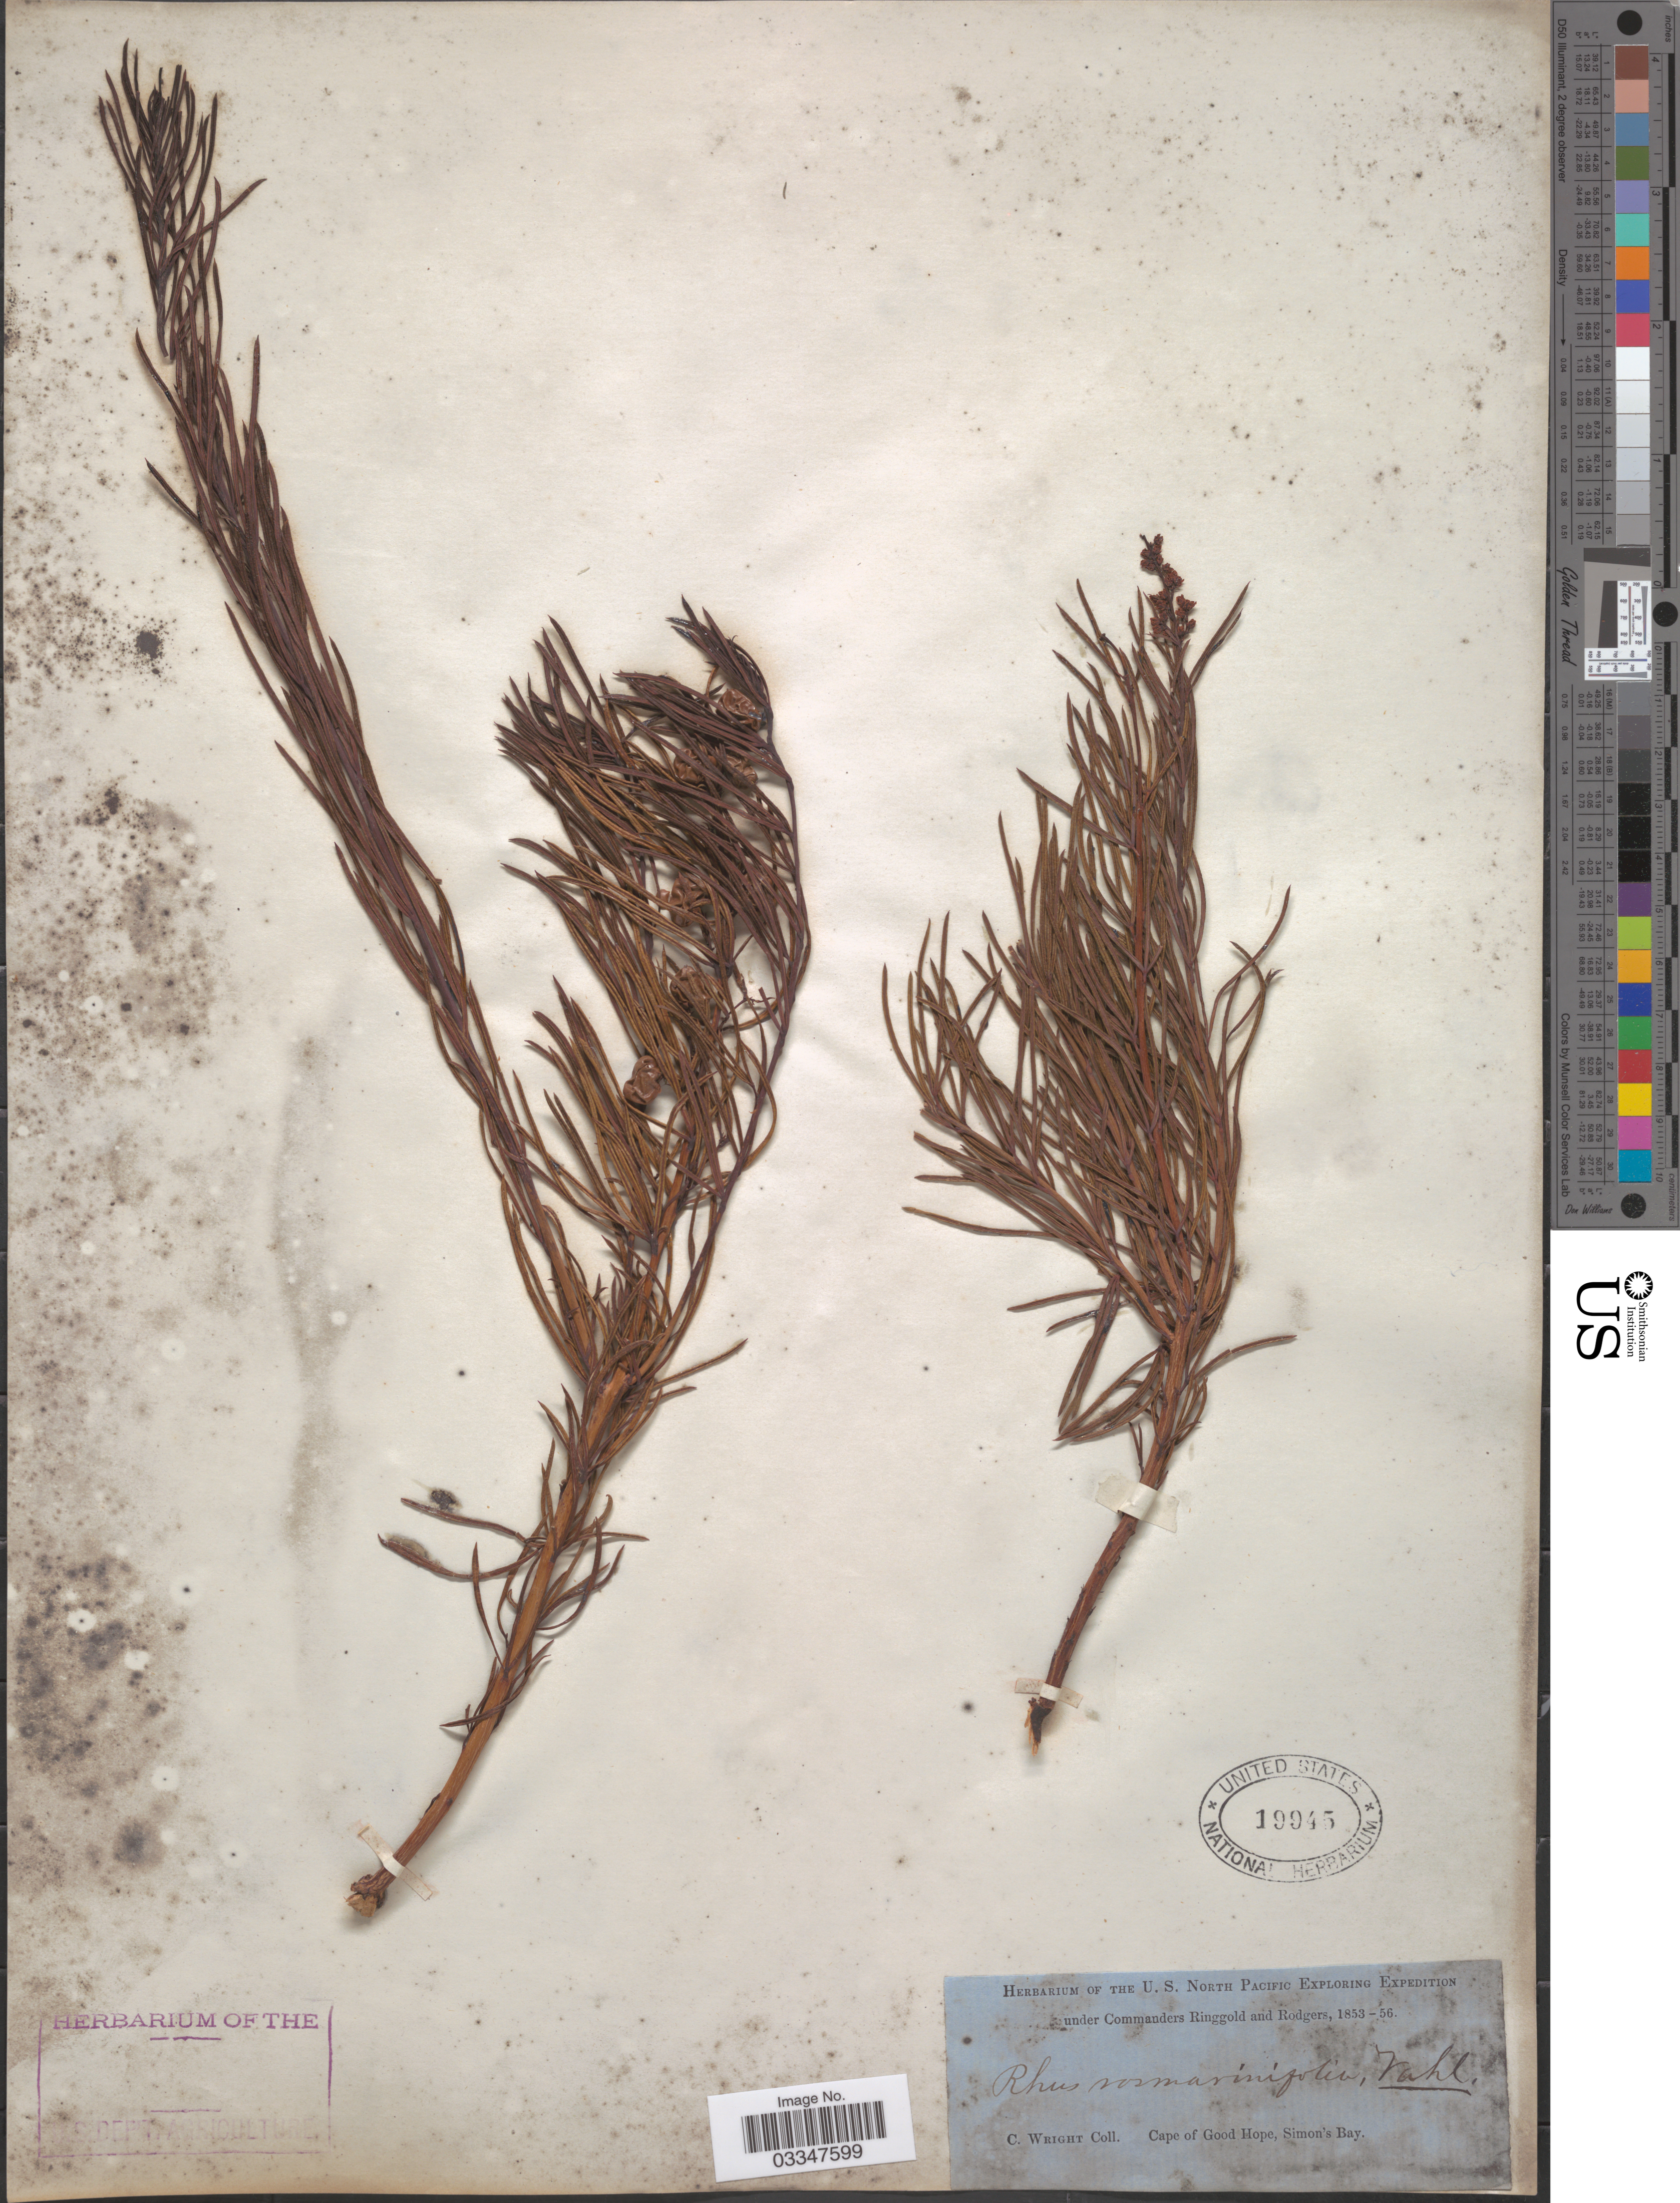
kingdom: Plantae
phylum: Tracheophyta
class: Magnoliopsida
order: Sapindales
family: Anacardiaceae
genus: Rhus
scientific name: Rhus rosmarinifolia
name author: Vahl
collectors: C. Wright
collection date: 1853/1856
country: South Africa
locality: Cape of Good Hope, Simon's Bay.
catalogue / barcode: US 19945